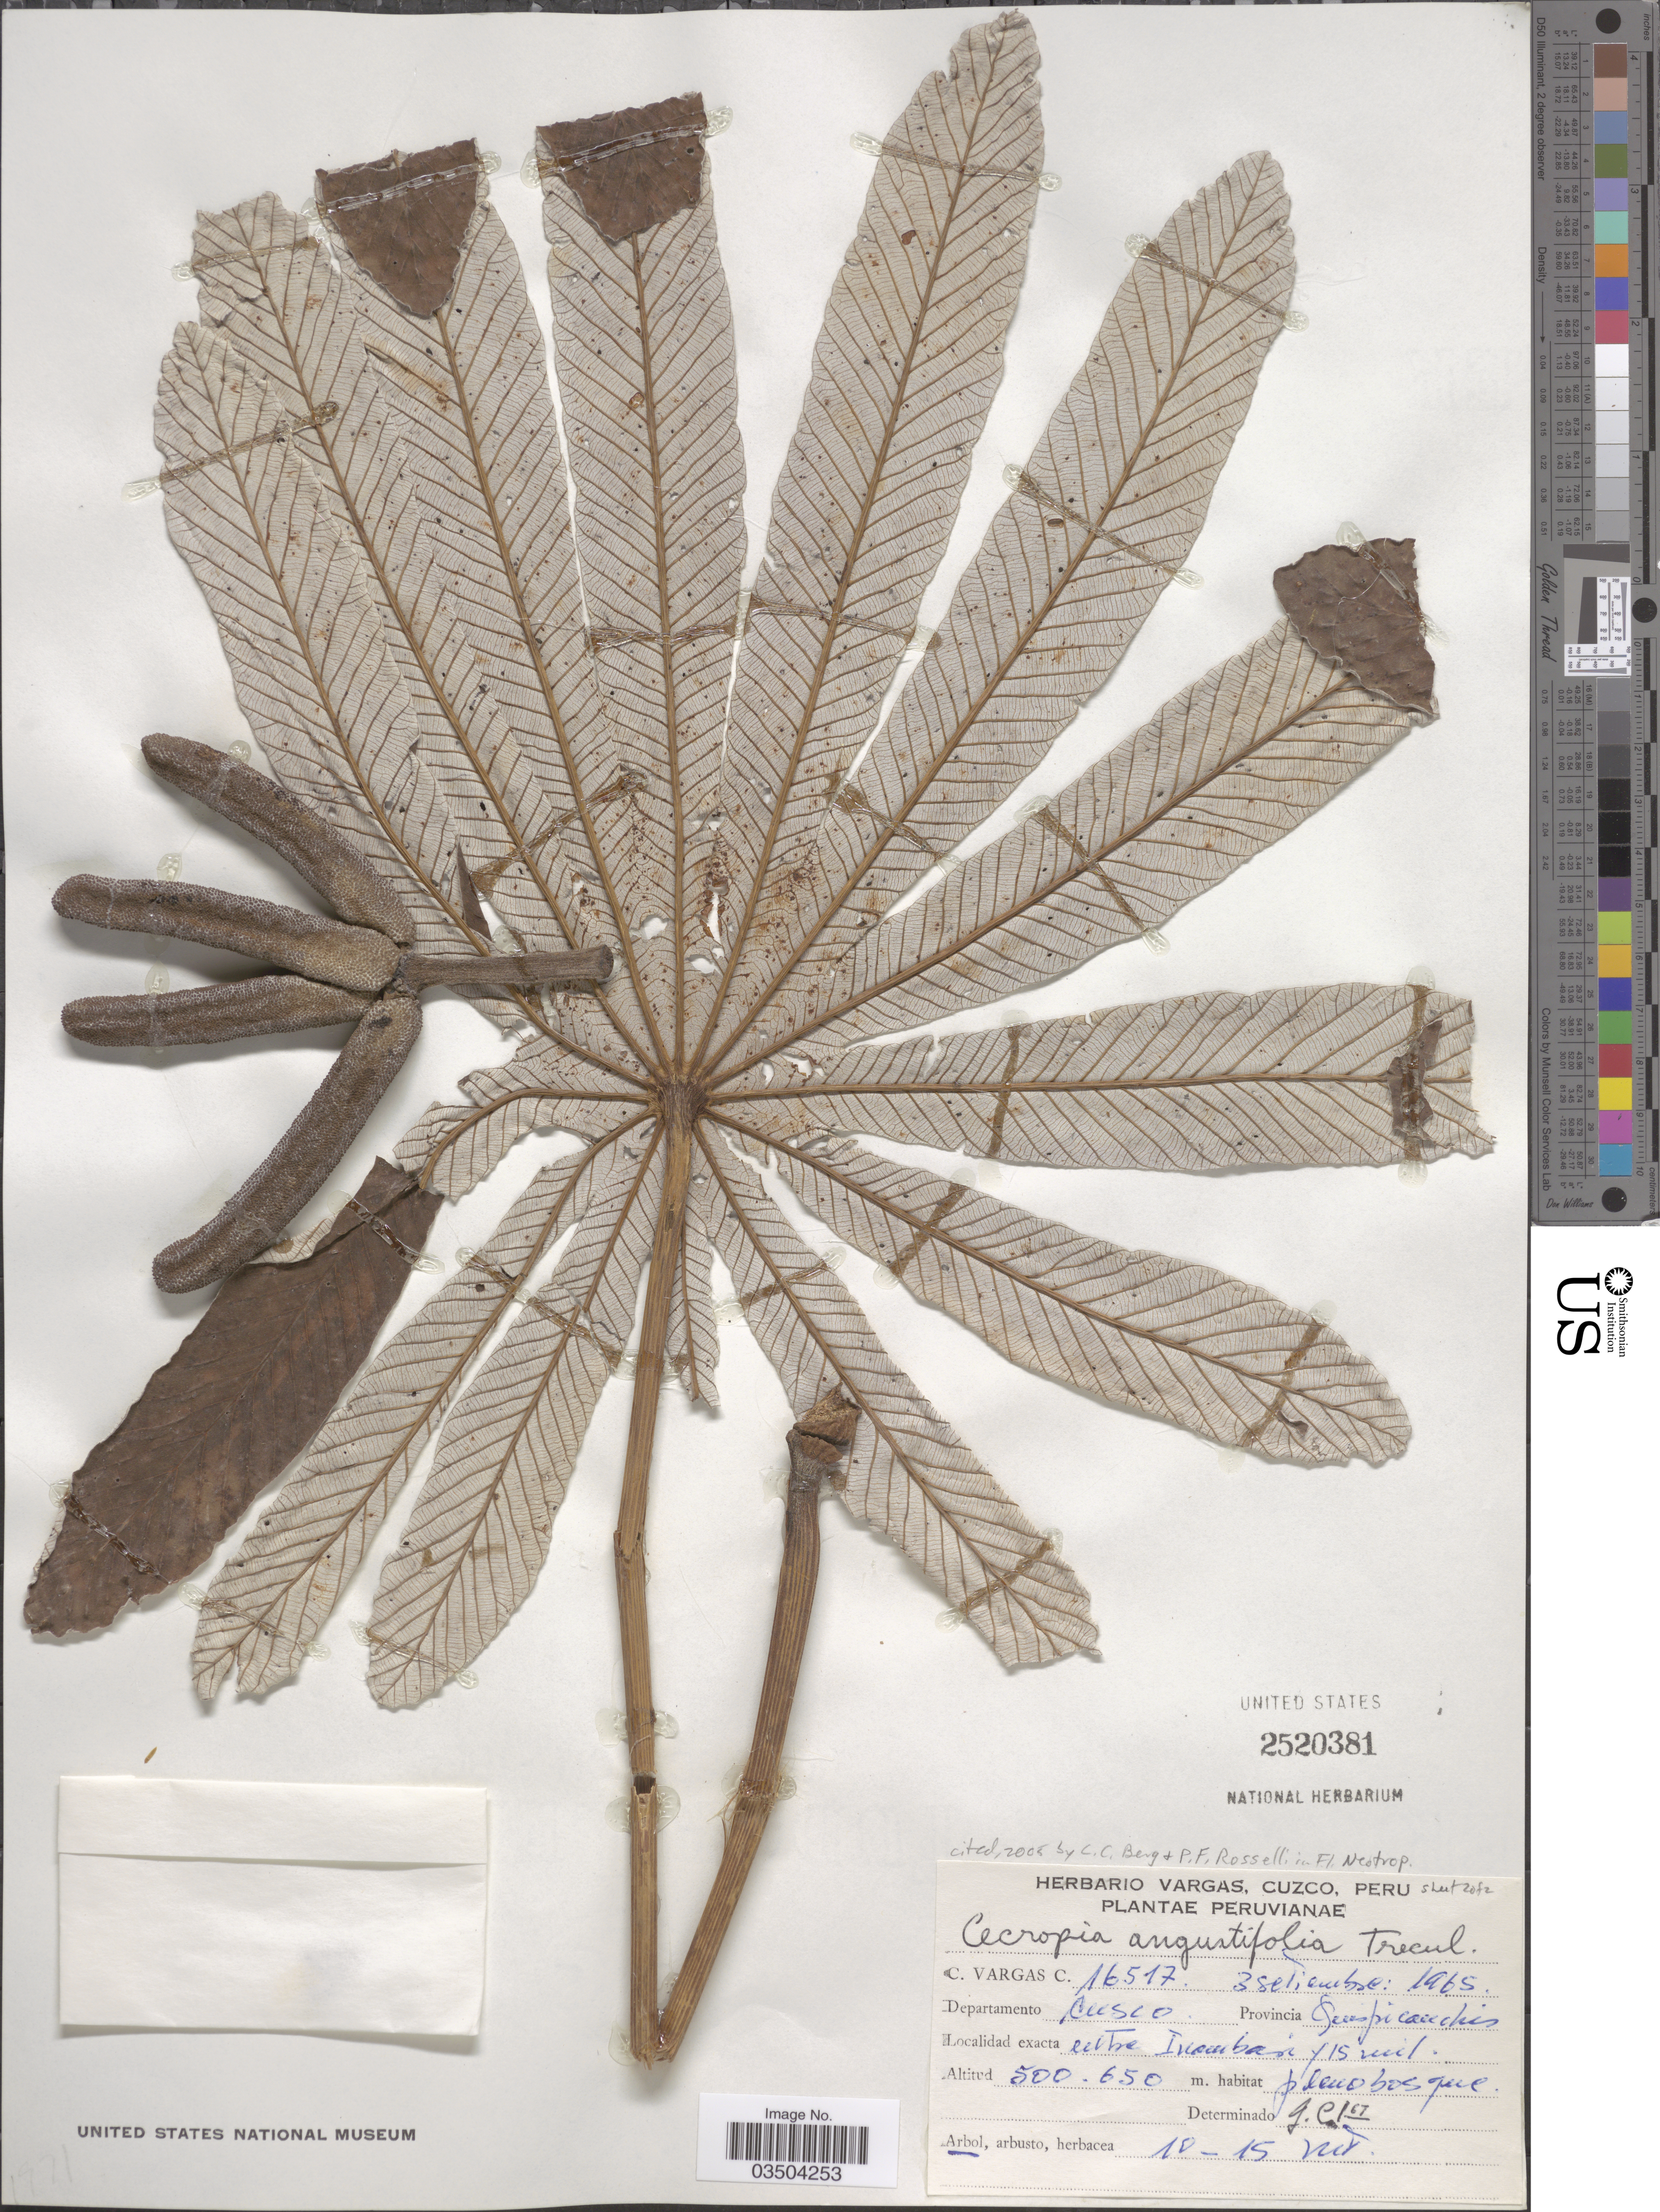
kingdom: Plantae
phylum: Tracheophyta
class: Magnoliopsida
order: Rosales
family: Urticaceae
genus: Cecropia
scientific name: Cecropia angustifolia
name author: Trécul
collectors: C. Vargas Calderón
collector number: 16517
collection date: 1965-09-03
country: Peru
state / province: Cusco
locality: Departamento Cusco. Provincia Quispicanchis. Entre Inambari y 15 mil.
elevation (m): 500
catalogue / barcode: US 2520381